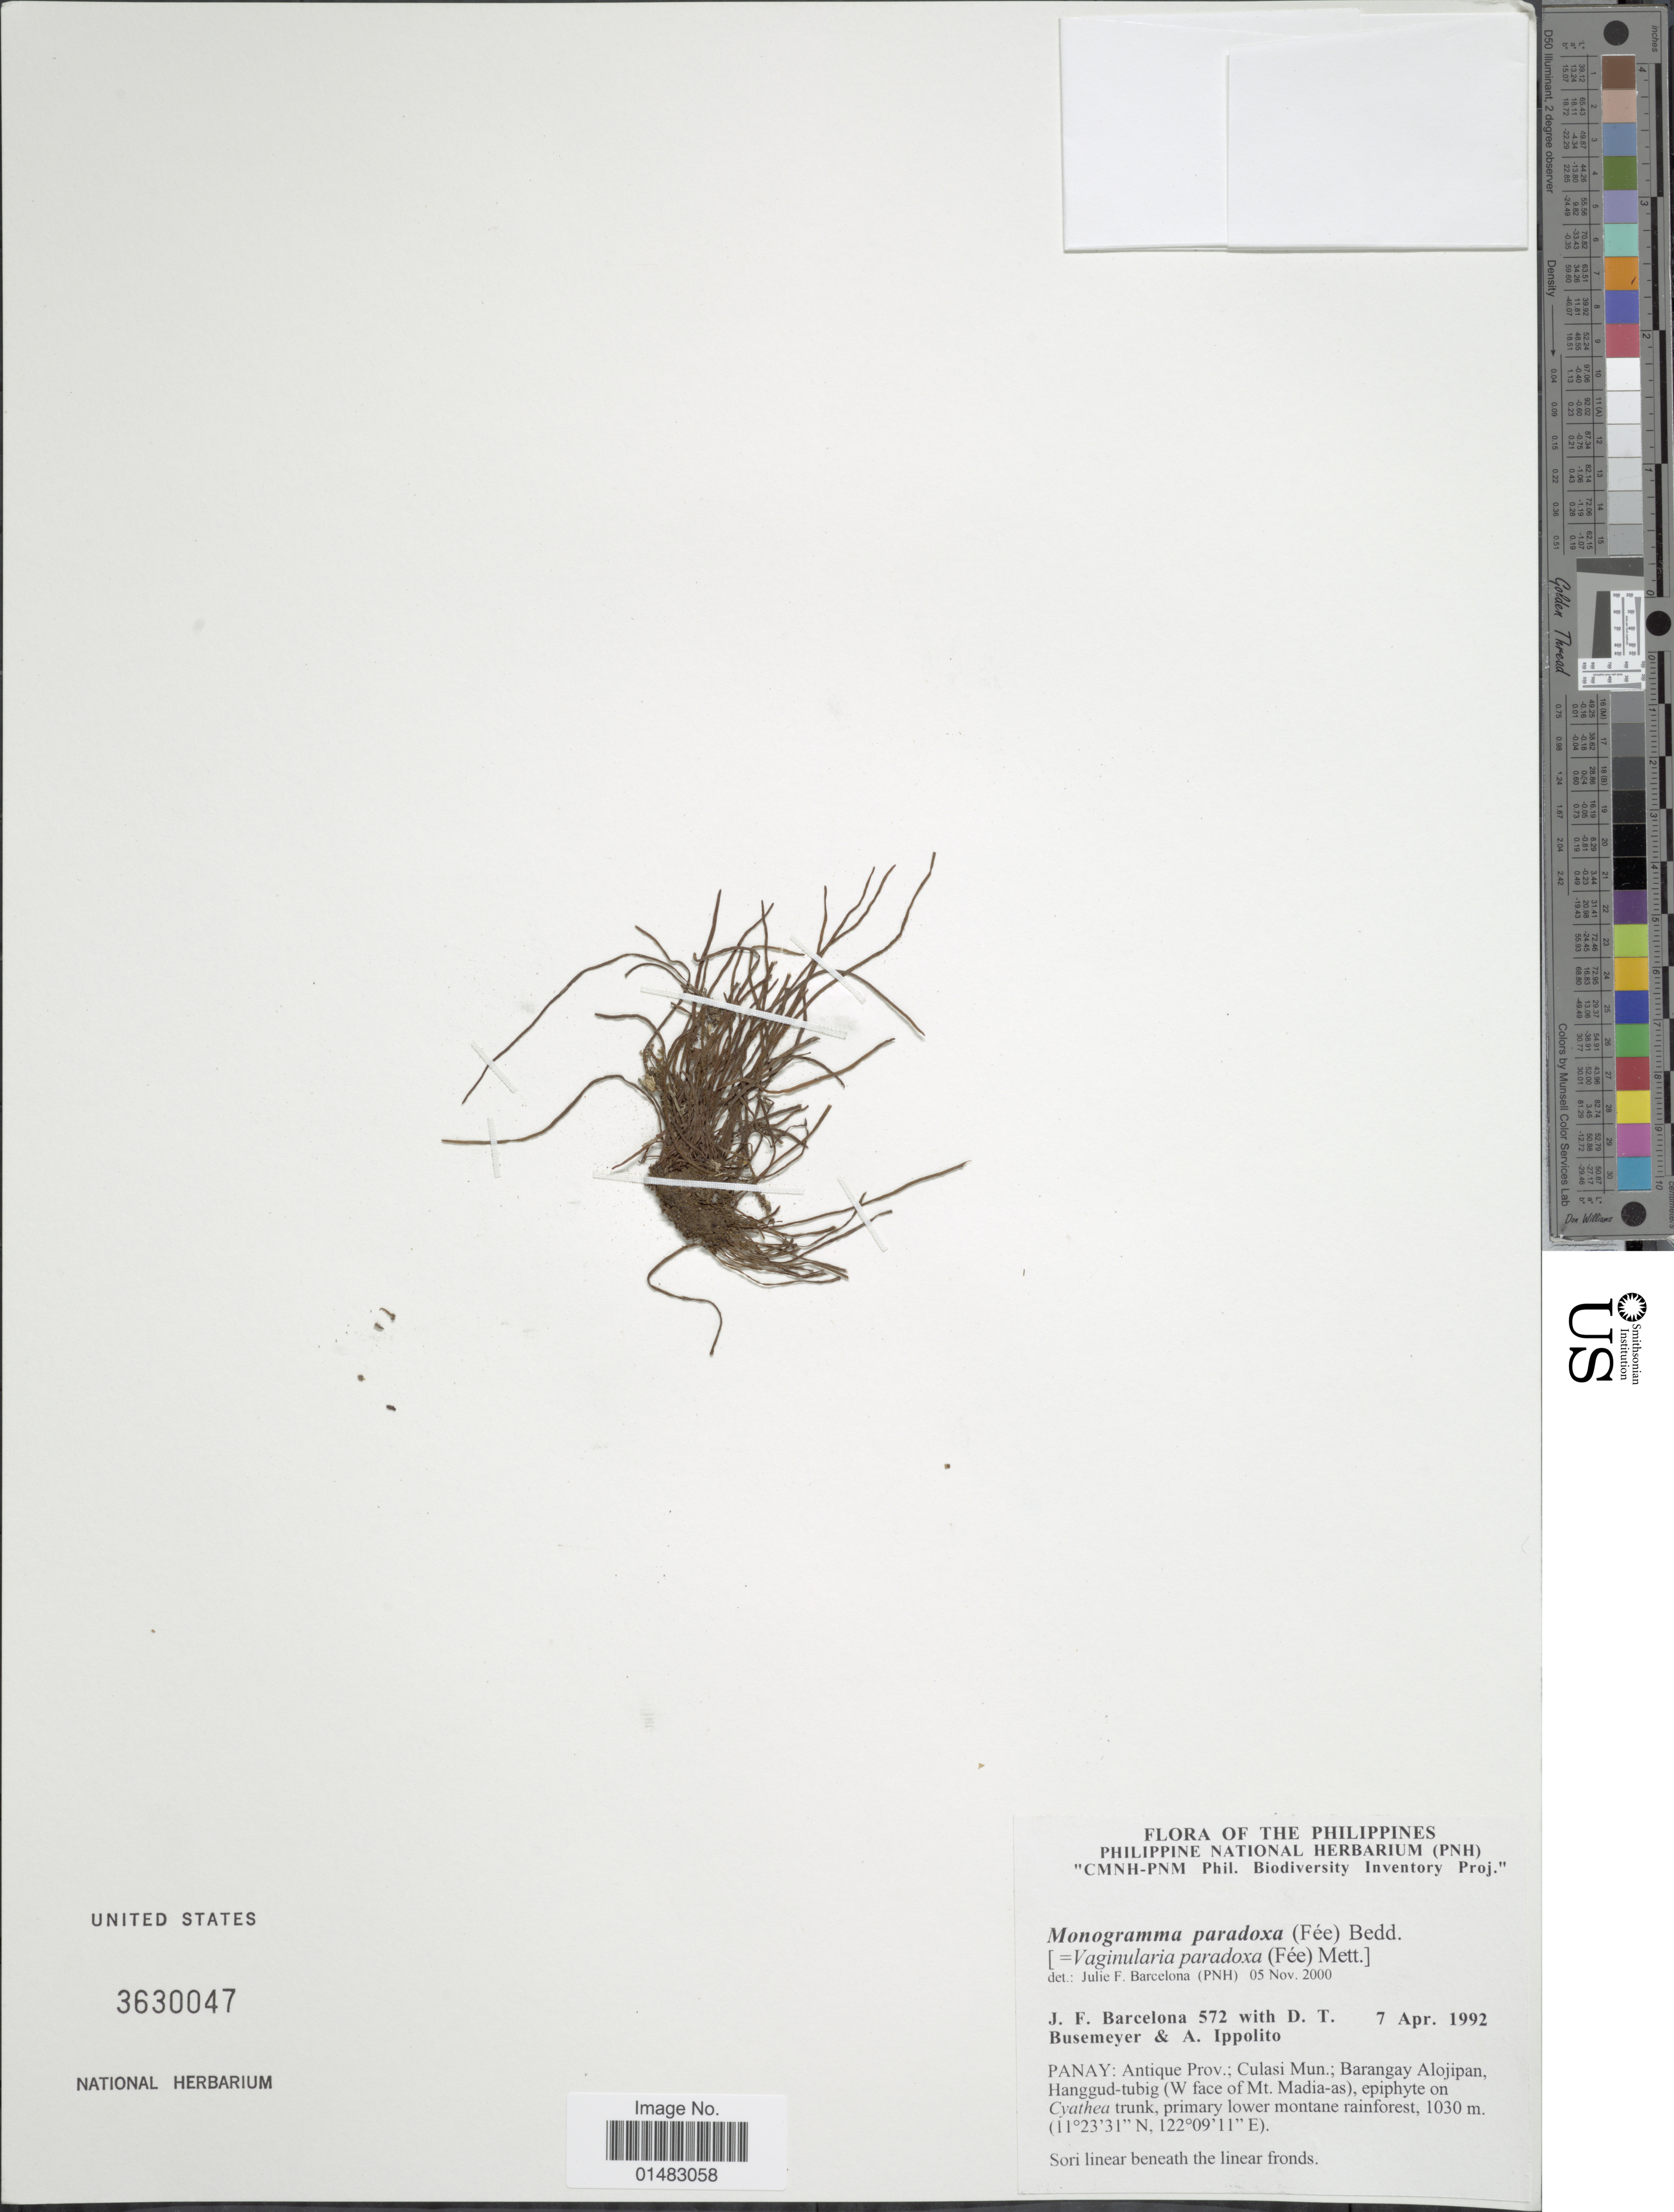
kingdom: Plantae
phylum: Tracheophyta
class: Polypodiopsida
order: Polypodiales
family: Pteridaceae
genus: Vaginularia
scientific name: Vaginularia paradoxa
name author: (Fée) Mett. ex Miq.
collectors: J. F. Barcelona, D. Busemeyer & A. Ippolito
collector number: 572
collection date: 1992-04-07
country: Philippines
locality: Panay: Antique Prov., Culasi Mun., Barangay Alojipan, Hanggud-tubig ( W. face of Mt. Madia-as)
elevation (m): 1030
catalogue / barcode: US 3630047